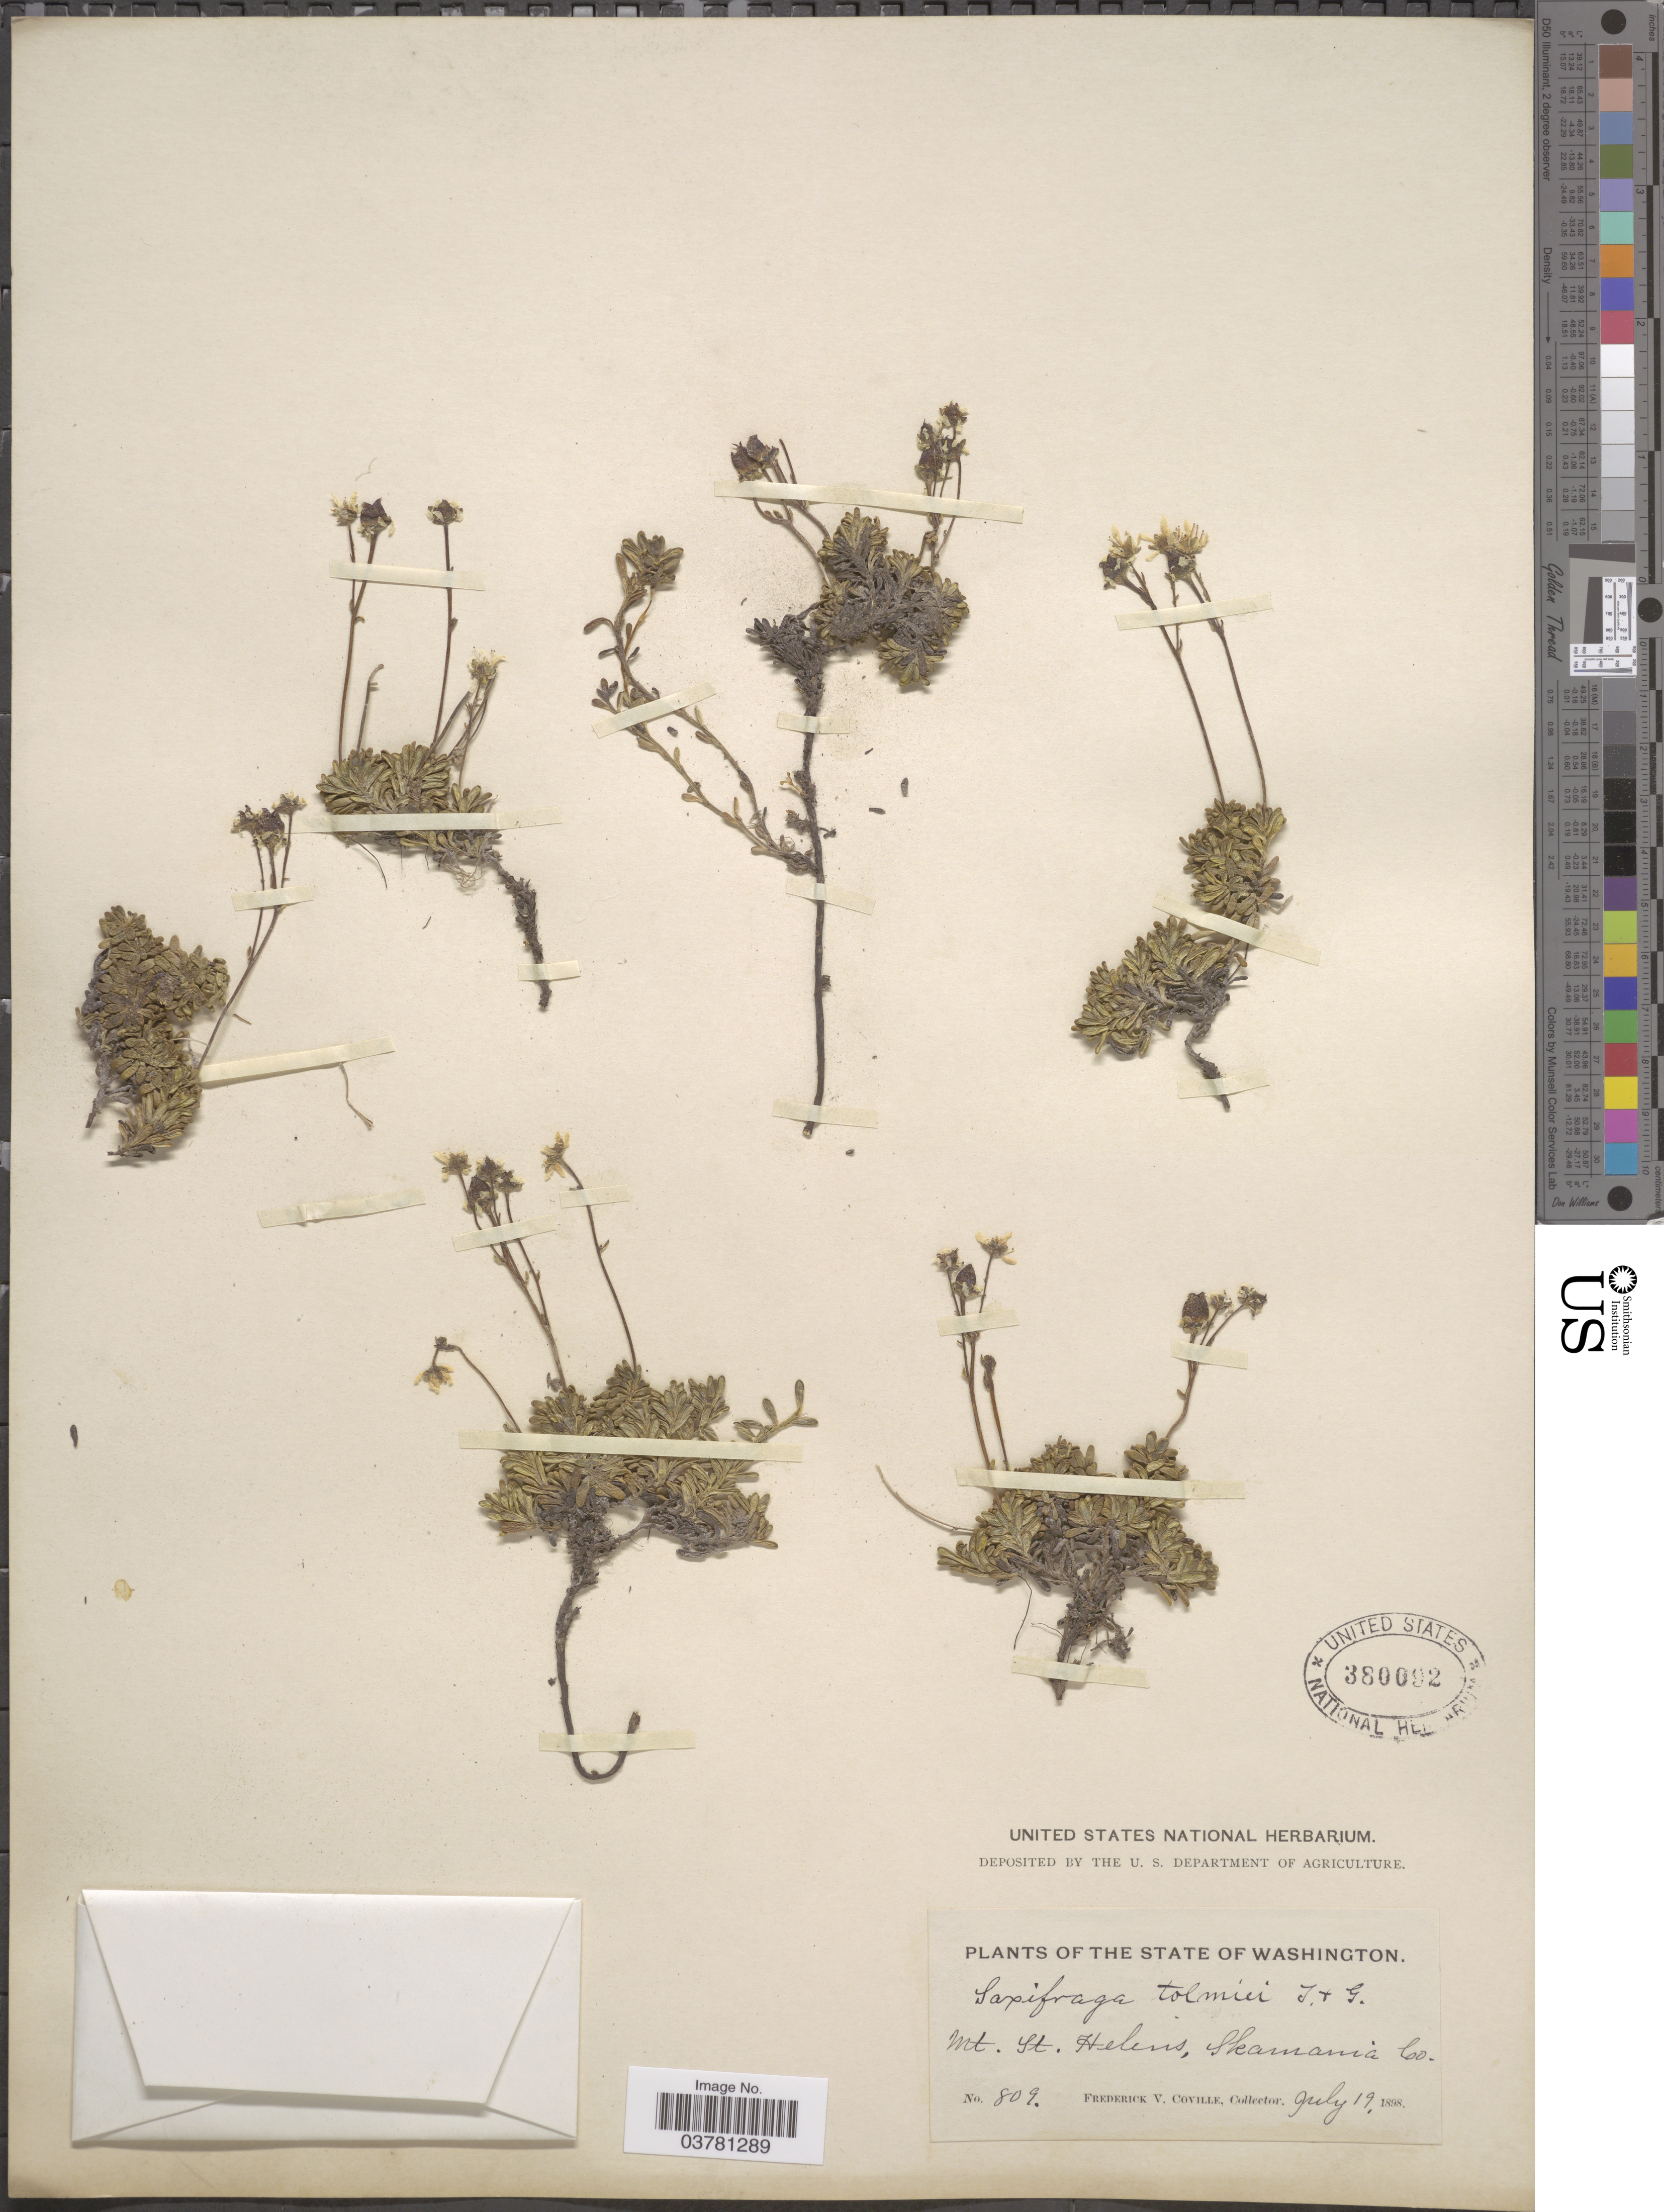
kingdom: Plantae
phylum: Tracheophyta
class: Magnoliopsida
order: Saxifragales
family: Saxifragaceae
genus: Micranthes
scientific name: Micranthes tolmiei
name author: (Torr. & A. Gray) Brouillet & Gornall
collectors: F. V. Coville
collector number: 809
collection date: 1898-07-19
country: United States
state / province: Washington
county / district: Skamania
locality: Mt. St. Helen's, Skamania Co.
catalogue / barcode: US 380092